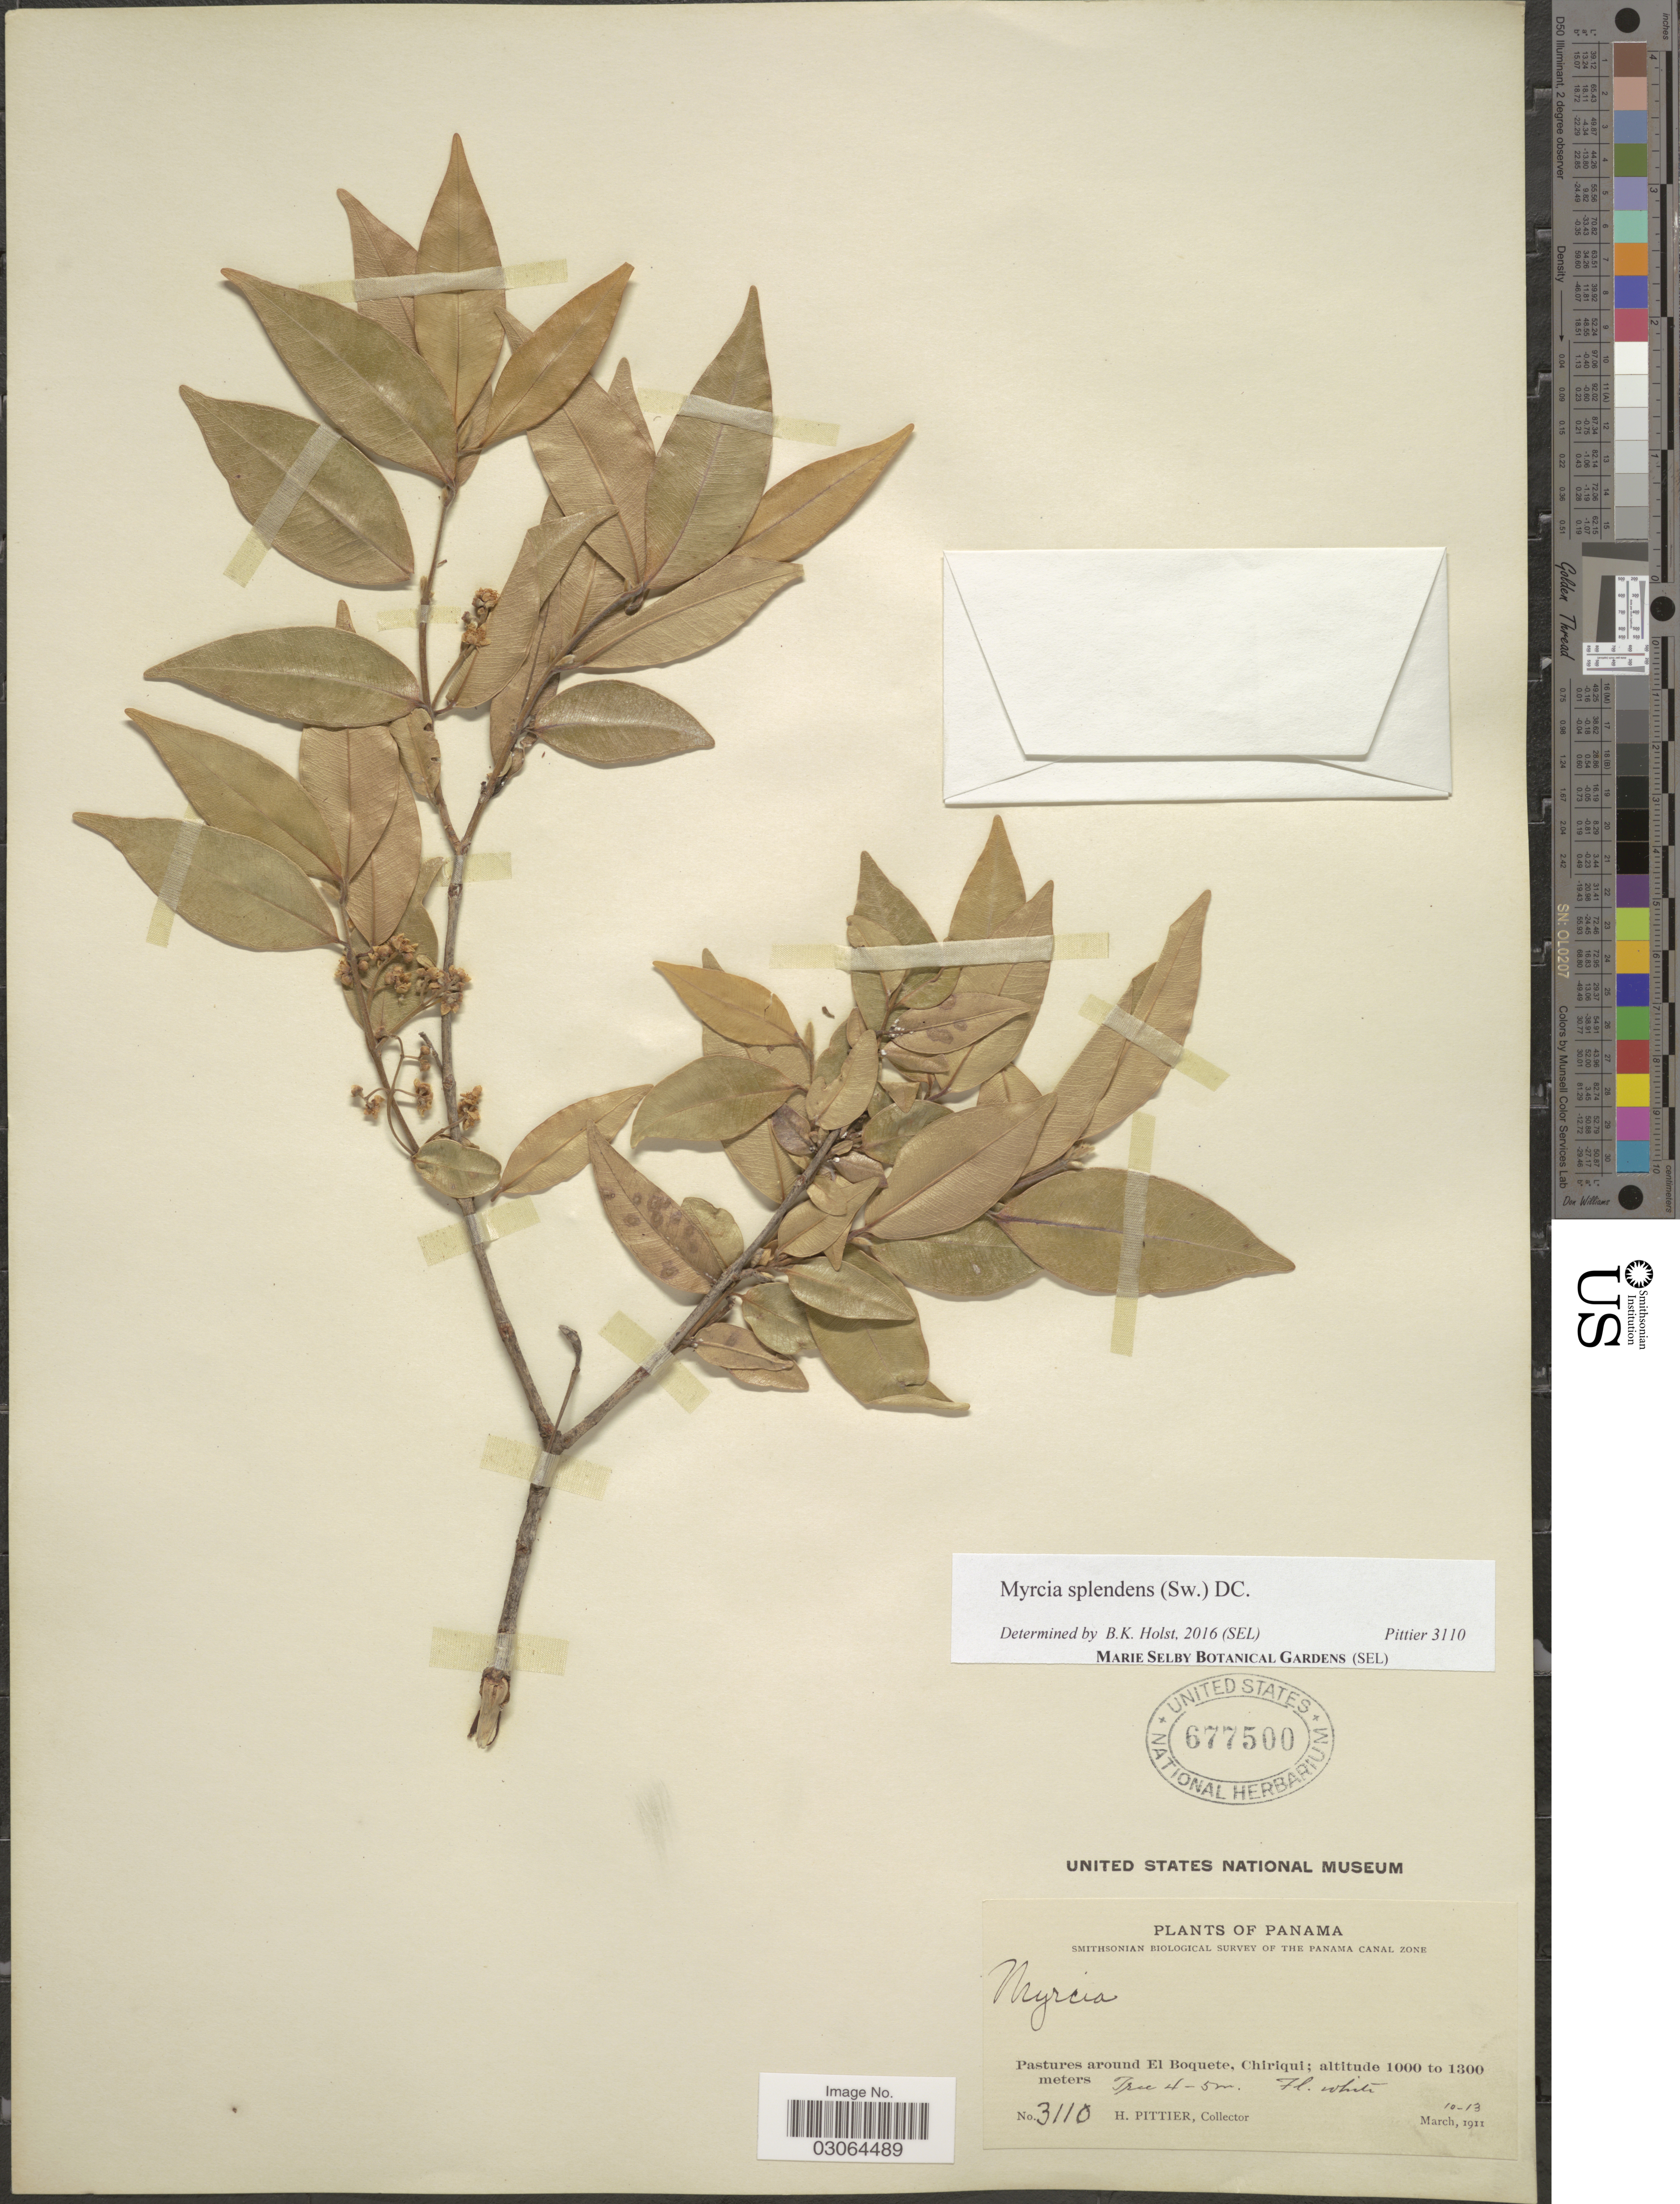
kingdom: Plantae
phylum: Tracheophyta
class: Magnoliopsida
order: Myrtales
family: Myrtaceae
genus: Myrcia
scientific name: Myrcia splendens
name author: (Sw.) DC.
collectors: H. F. Pittier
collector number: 3110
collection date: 1911-03-10/1911-03-13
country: Panama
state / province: Chiriqui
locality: The Panama Canal Zone, Pastures around El Boquete, Chiriqui.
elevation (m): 1000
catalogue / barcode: US 677500